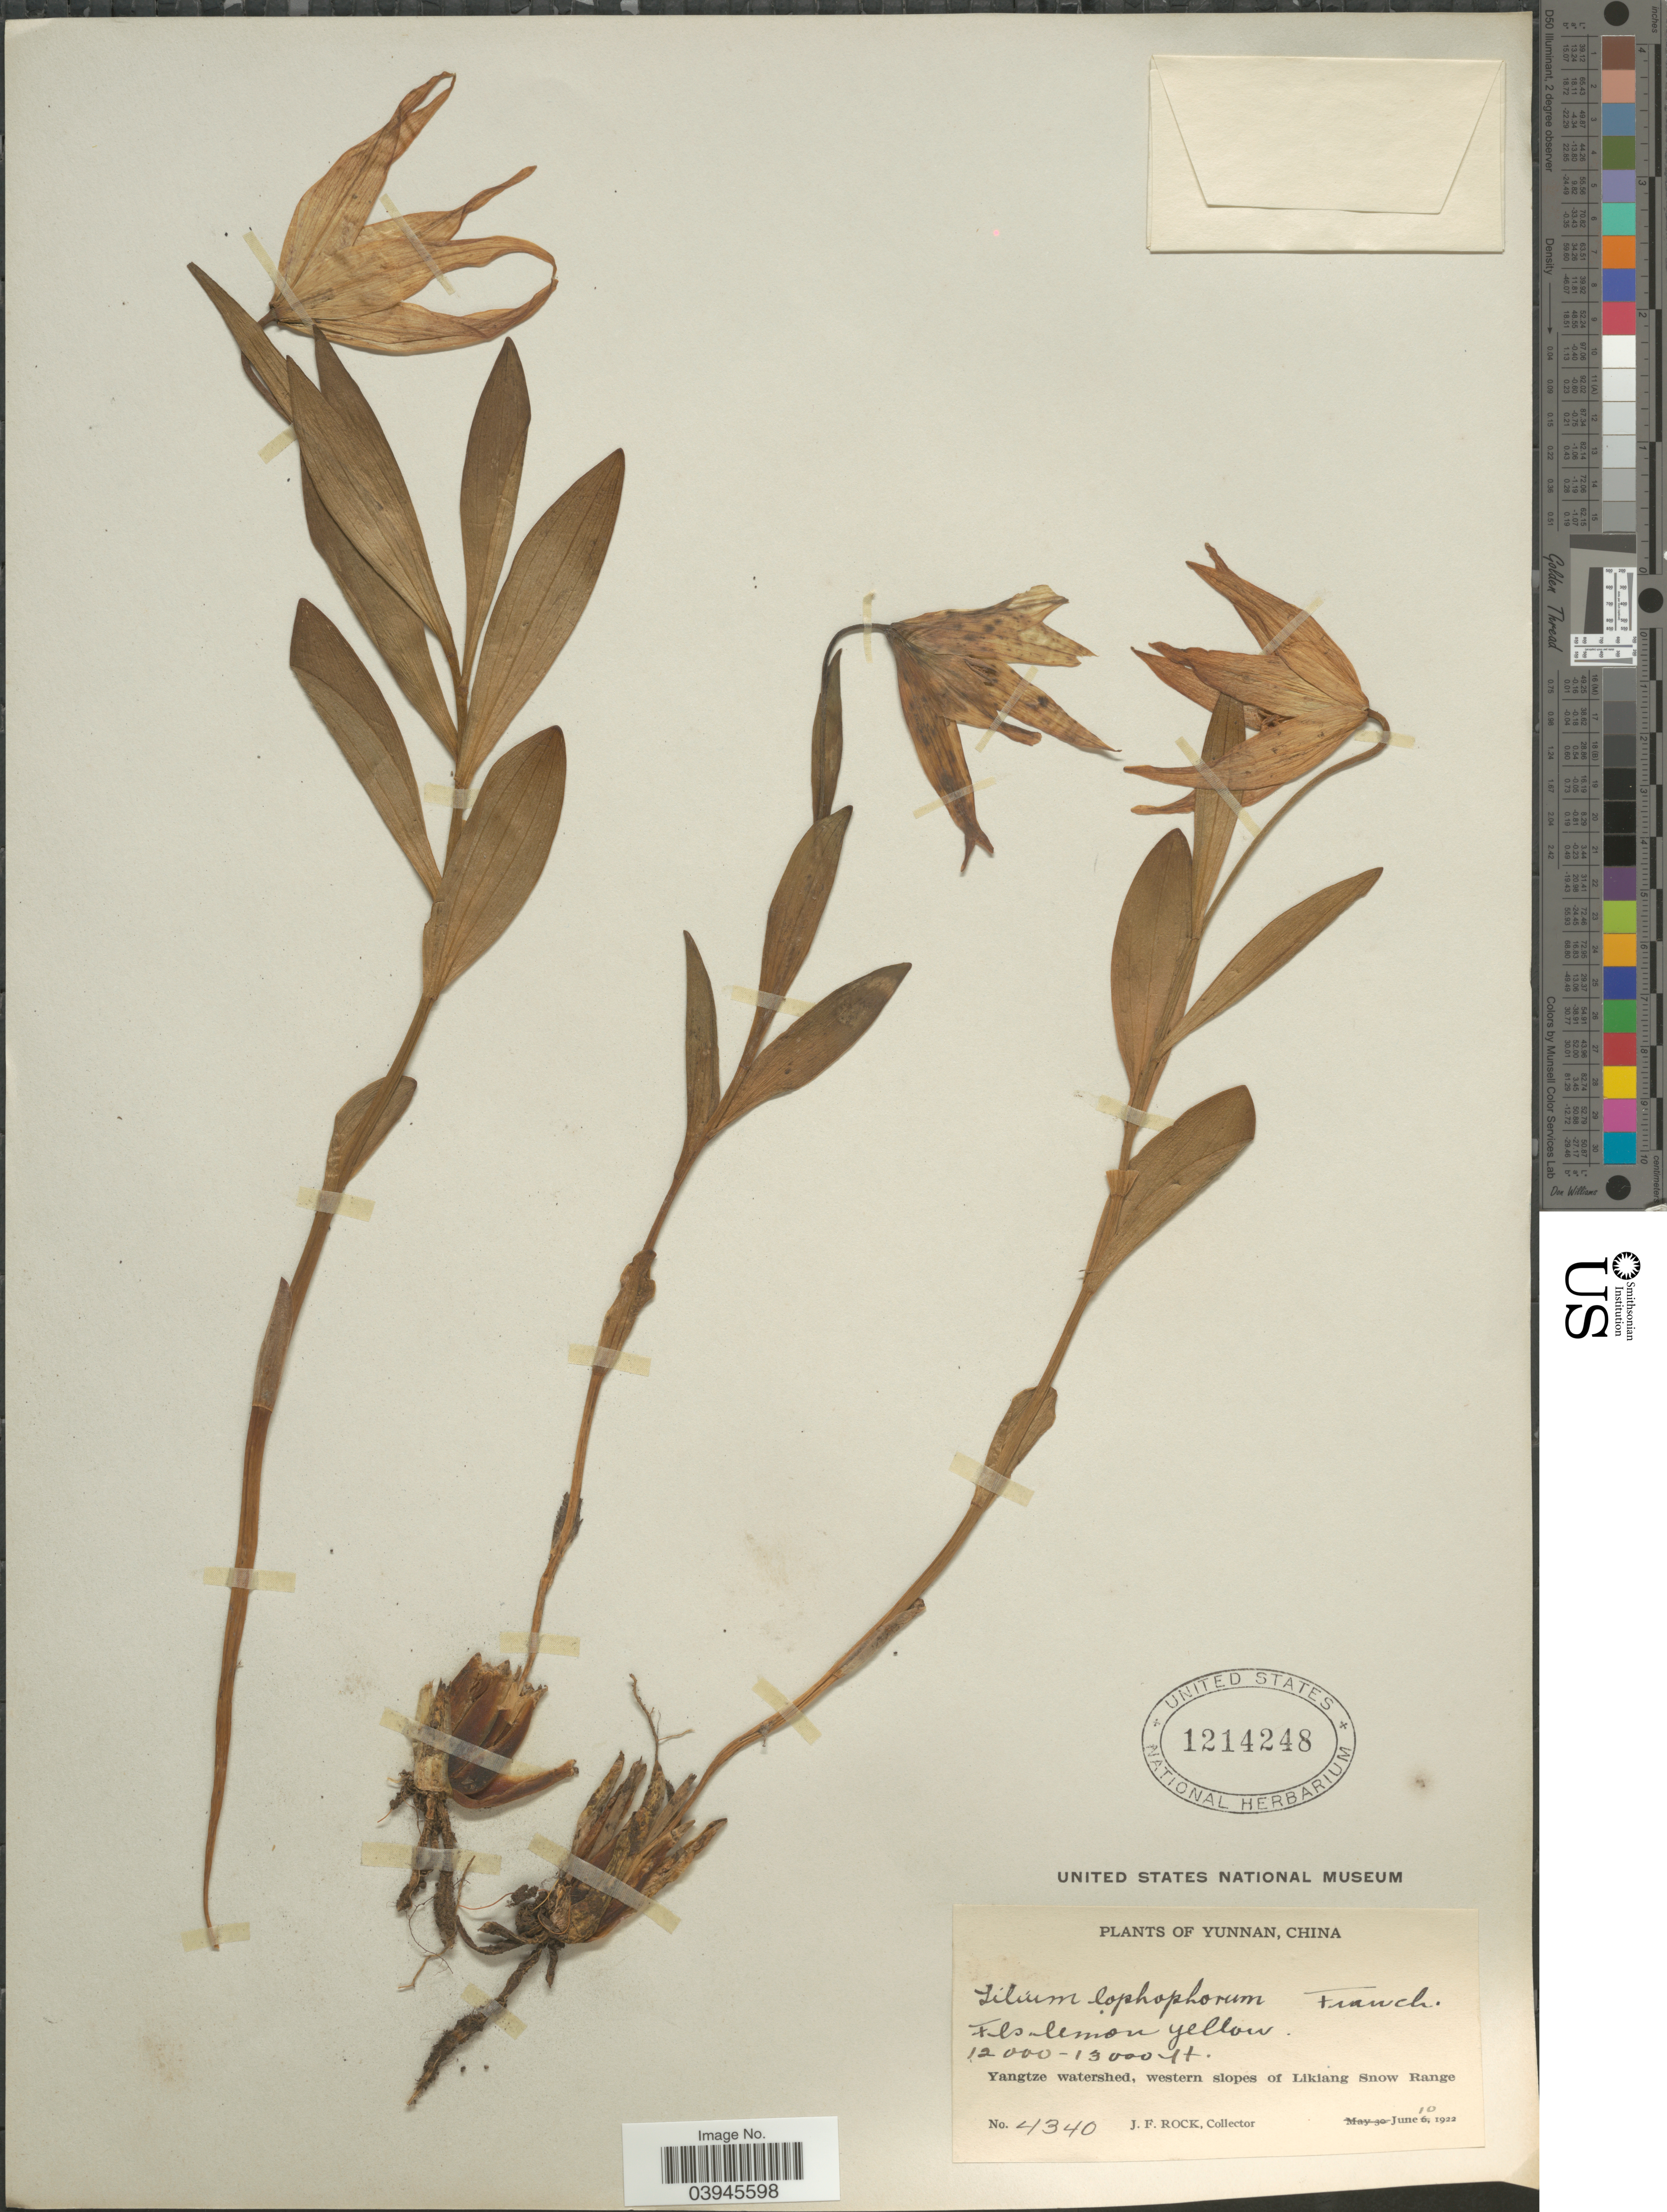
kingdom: Plantae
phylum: Tracheophyta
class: Liliopsida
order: Liliales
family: Liliaceae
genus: Lilium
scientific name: Lilium lophophorum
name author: (Bureau & Franch.) Franch.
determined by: Strong, Mark T., (BOT), Smithsonian Institution - National Museum of Natural History (UNITED STATES)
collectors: J. Rock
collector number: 4340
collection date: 1922-06-10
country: China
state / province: Yunnan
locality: Yangtze watershed, western slopes of Likiang Snow Range.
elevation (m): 3658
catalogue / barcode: US 1214248